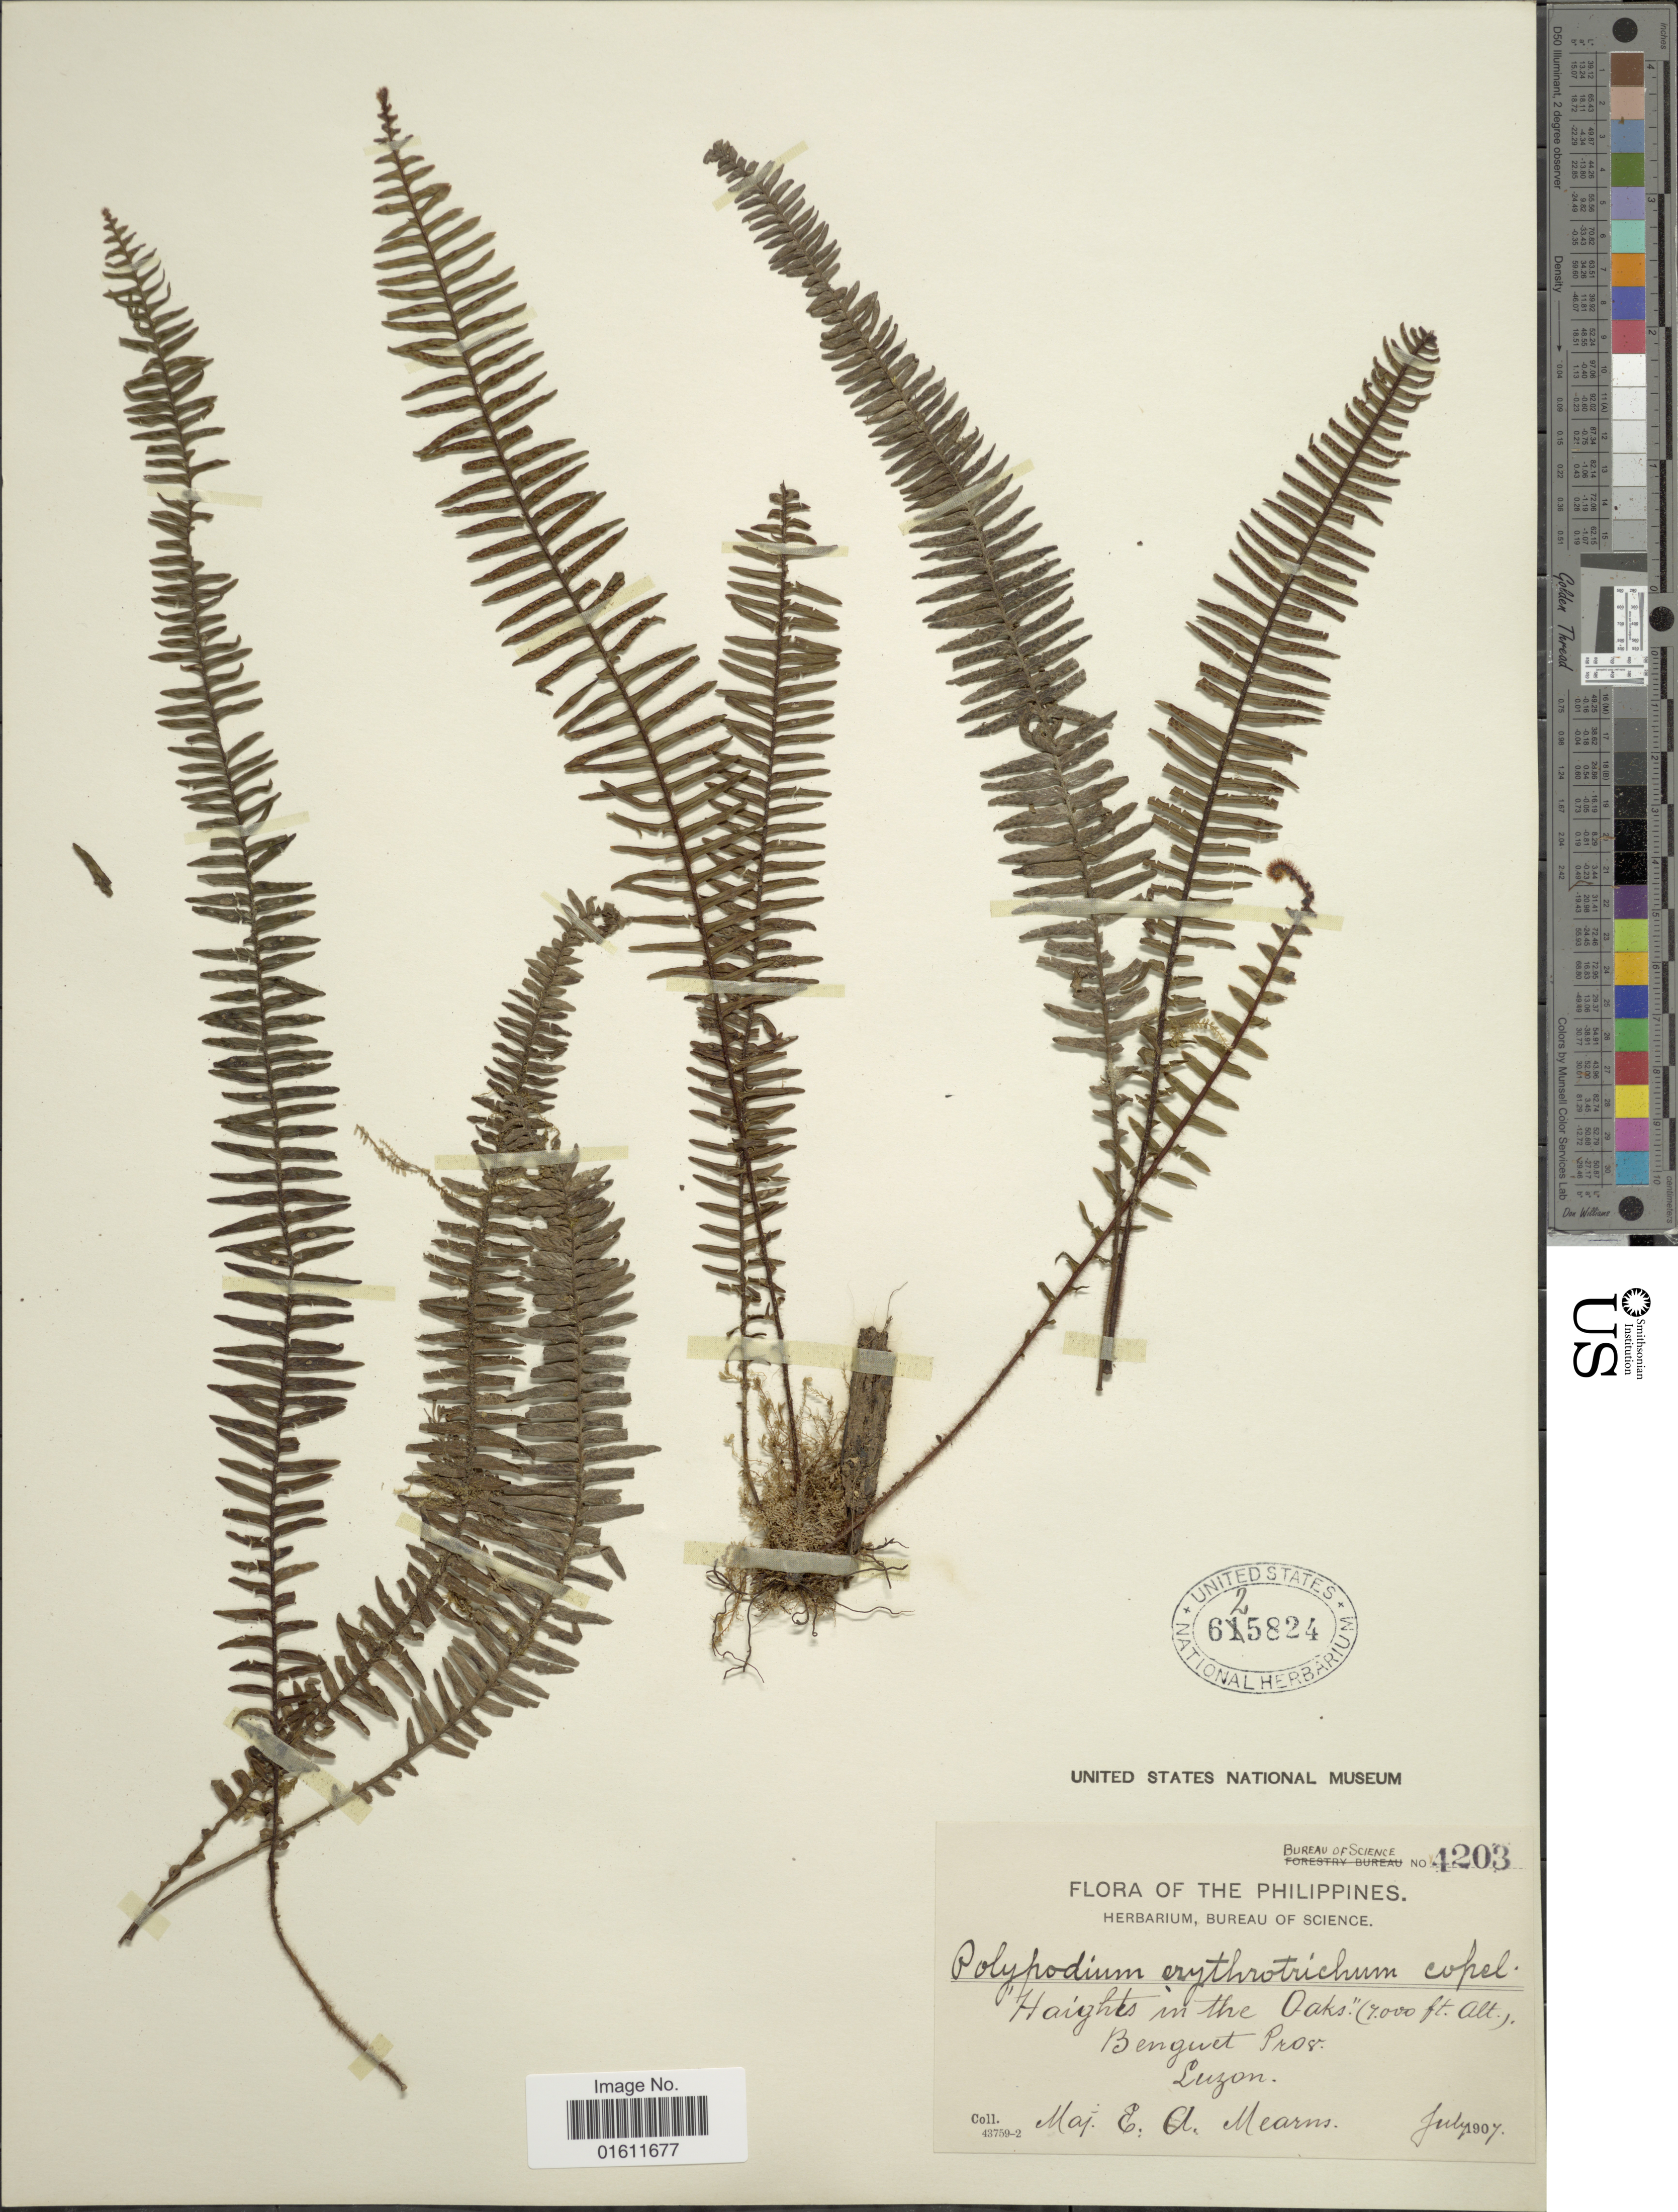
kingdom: Plantae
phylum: Tracheophyta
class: Polypodiopsida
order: Polypodiales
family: Polypodiaceae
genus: Prosaptia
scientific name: Prosaptia venulosa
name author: (Blume) M.G. Price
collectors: E. A. Mearns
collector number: Bureau of Science 4203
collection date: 1907-07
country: Philippines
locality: Haights in the Oaks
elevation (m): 2134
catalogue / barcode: US 625824